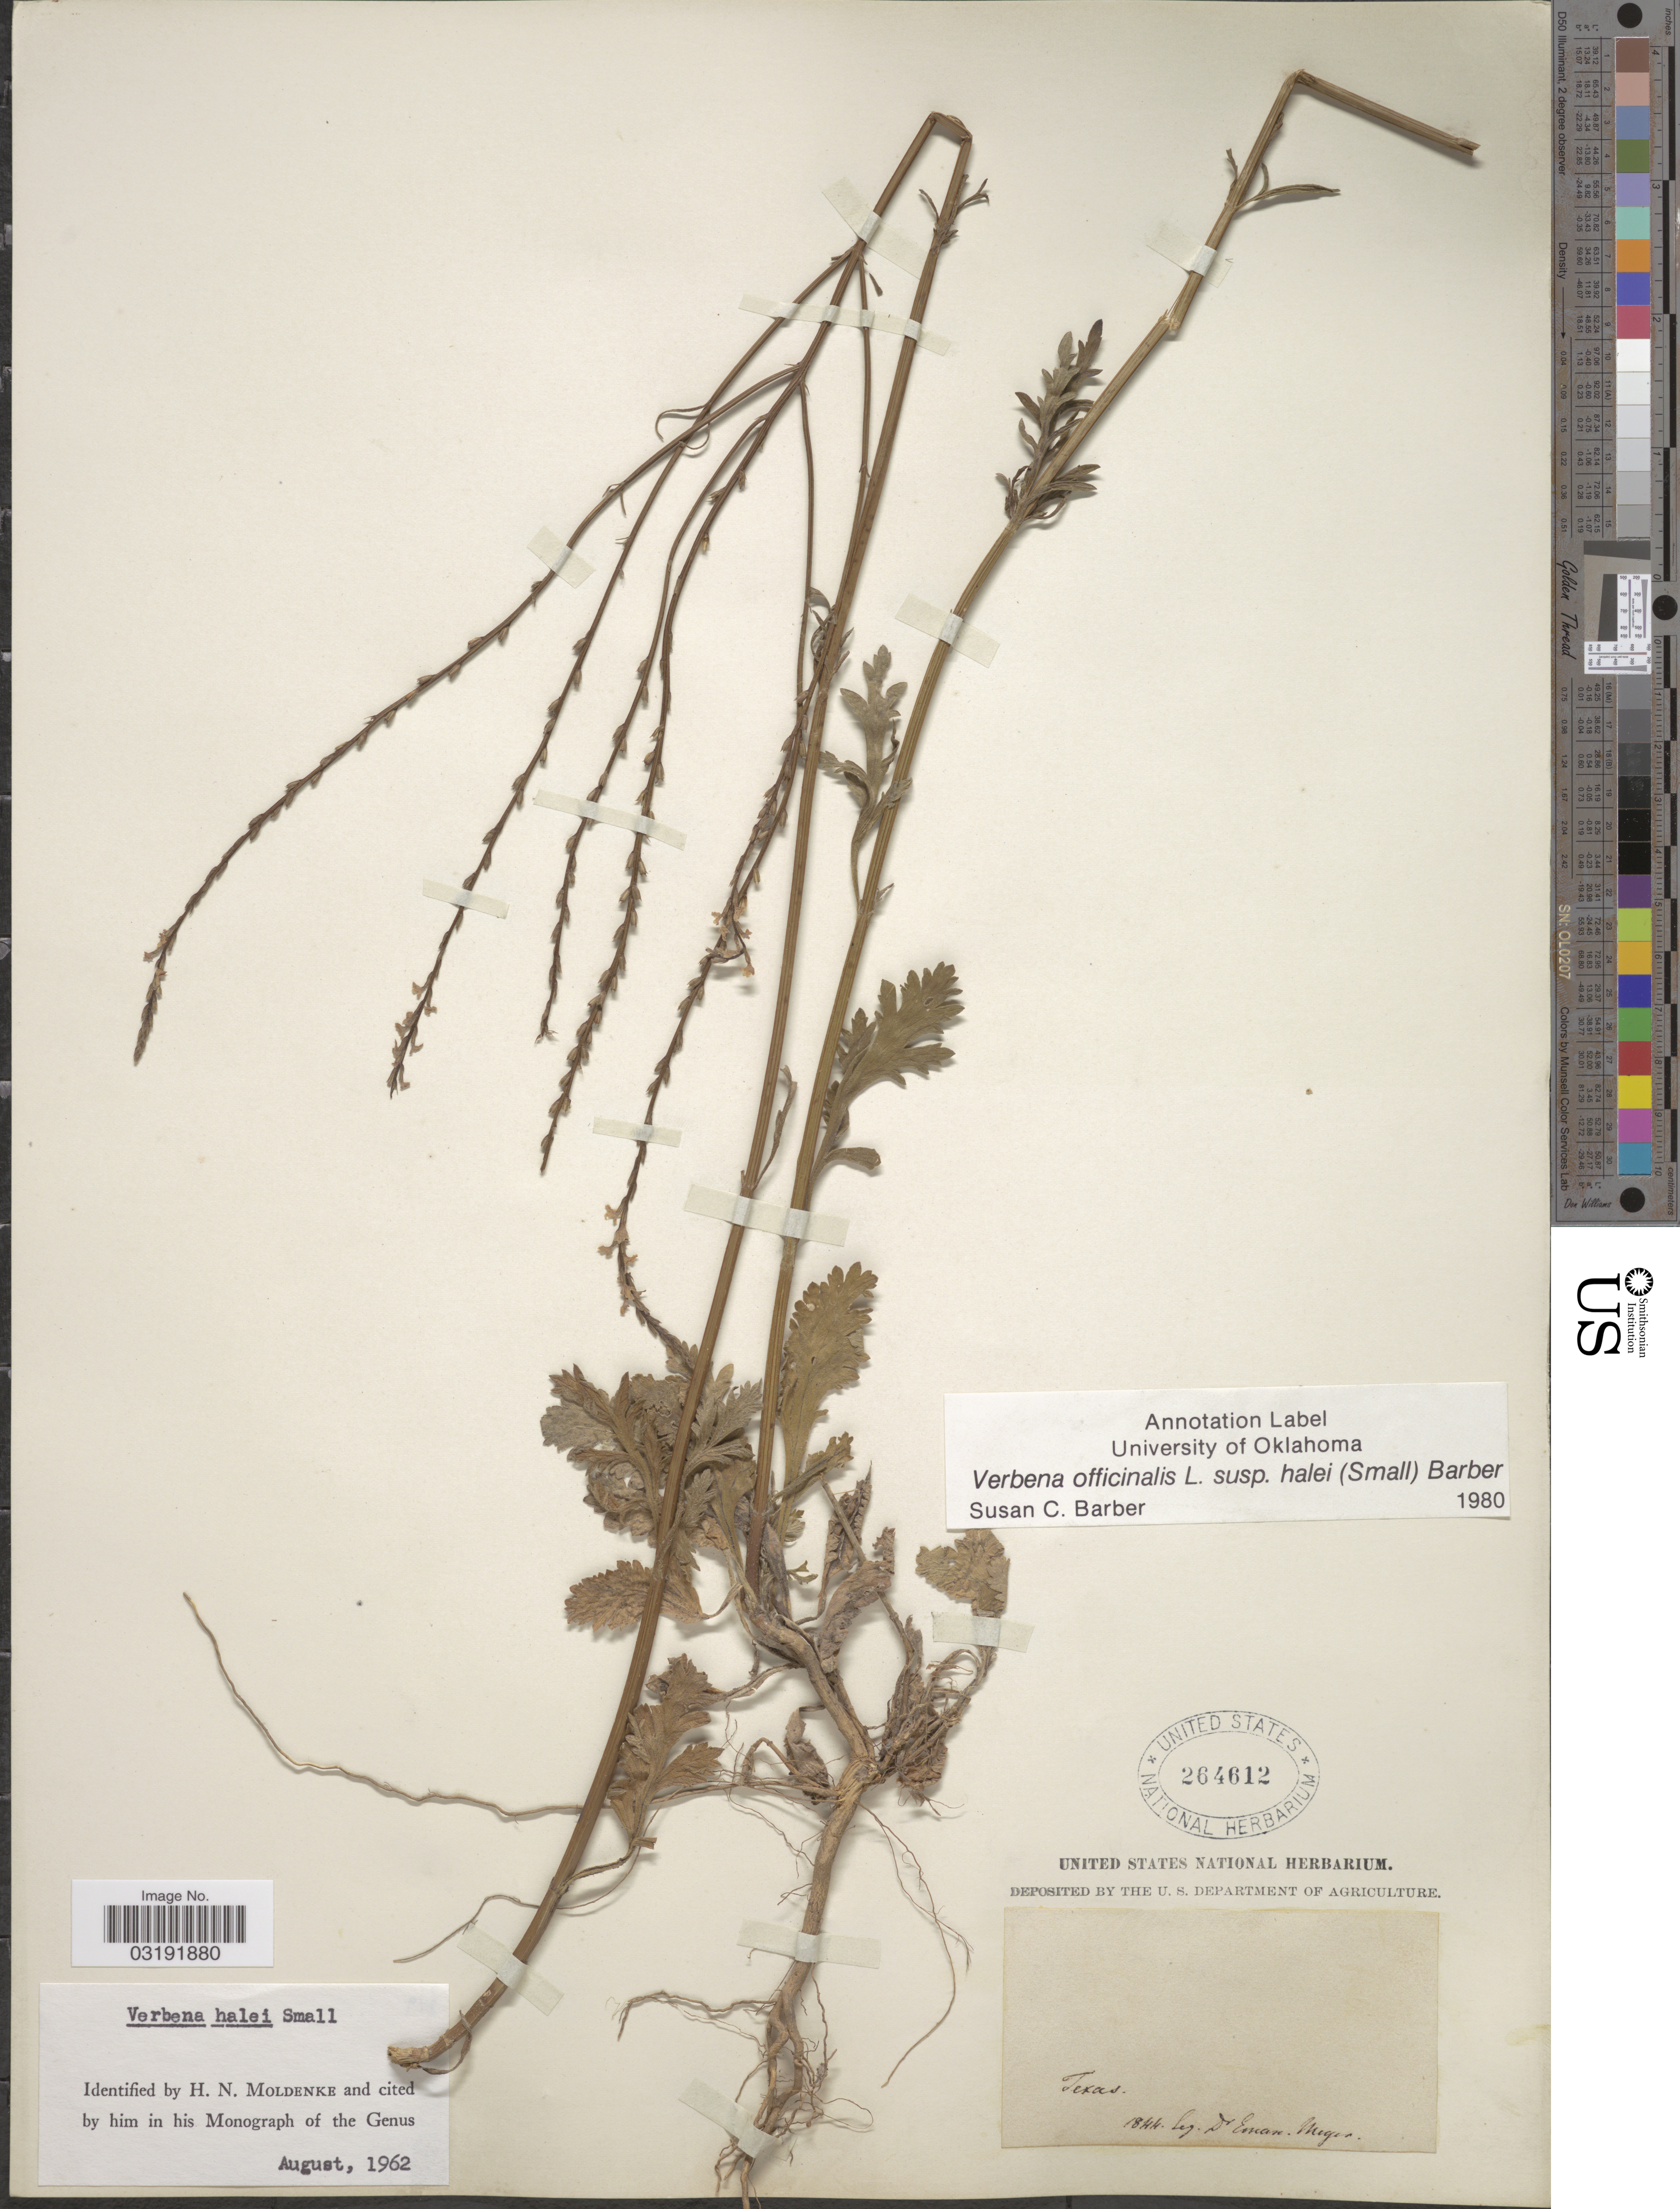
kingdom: Plantae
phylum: Tracheophyta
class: Magnoliopsida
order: Lamiales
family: Verbenaceae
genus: Verbena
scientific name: Verbena officinalis subsp. halei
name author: L.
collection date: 1844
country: United States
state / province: Texas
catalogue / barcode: US 264612